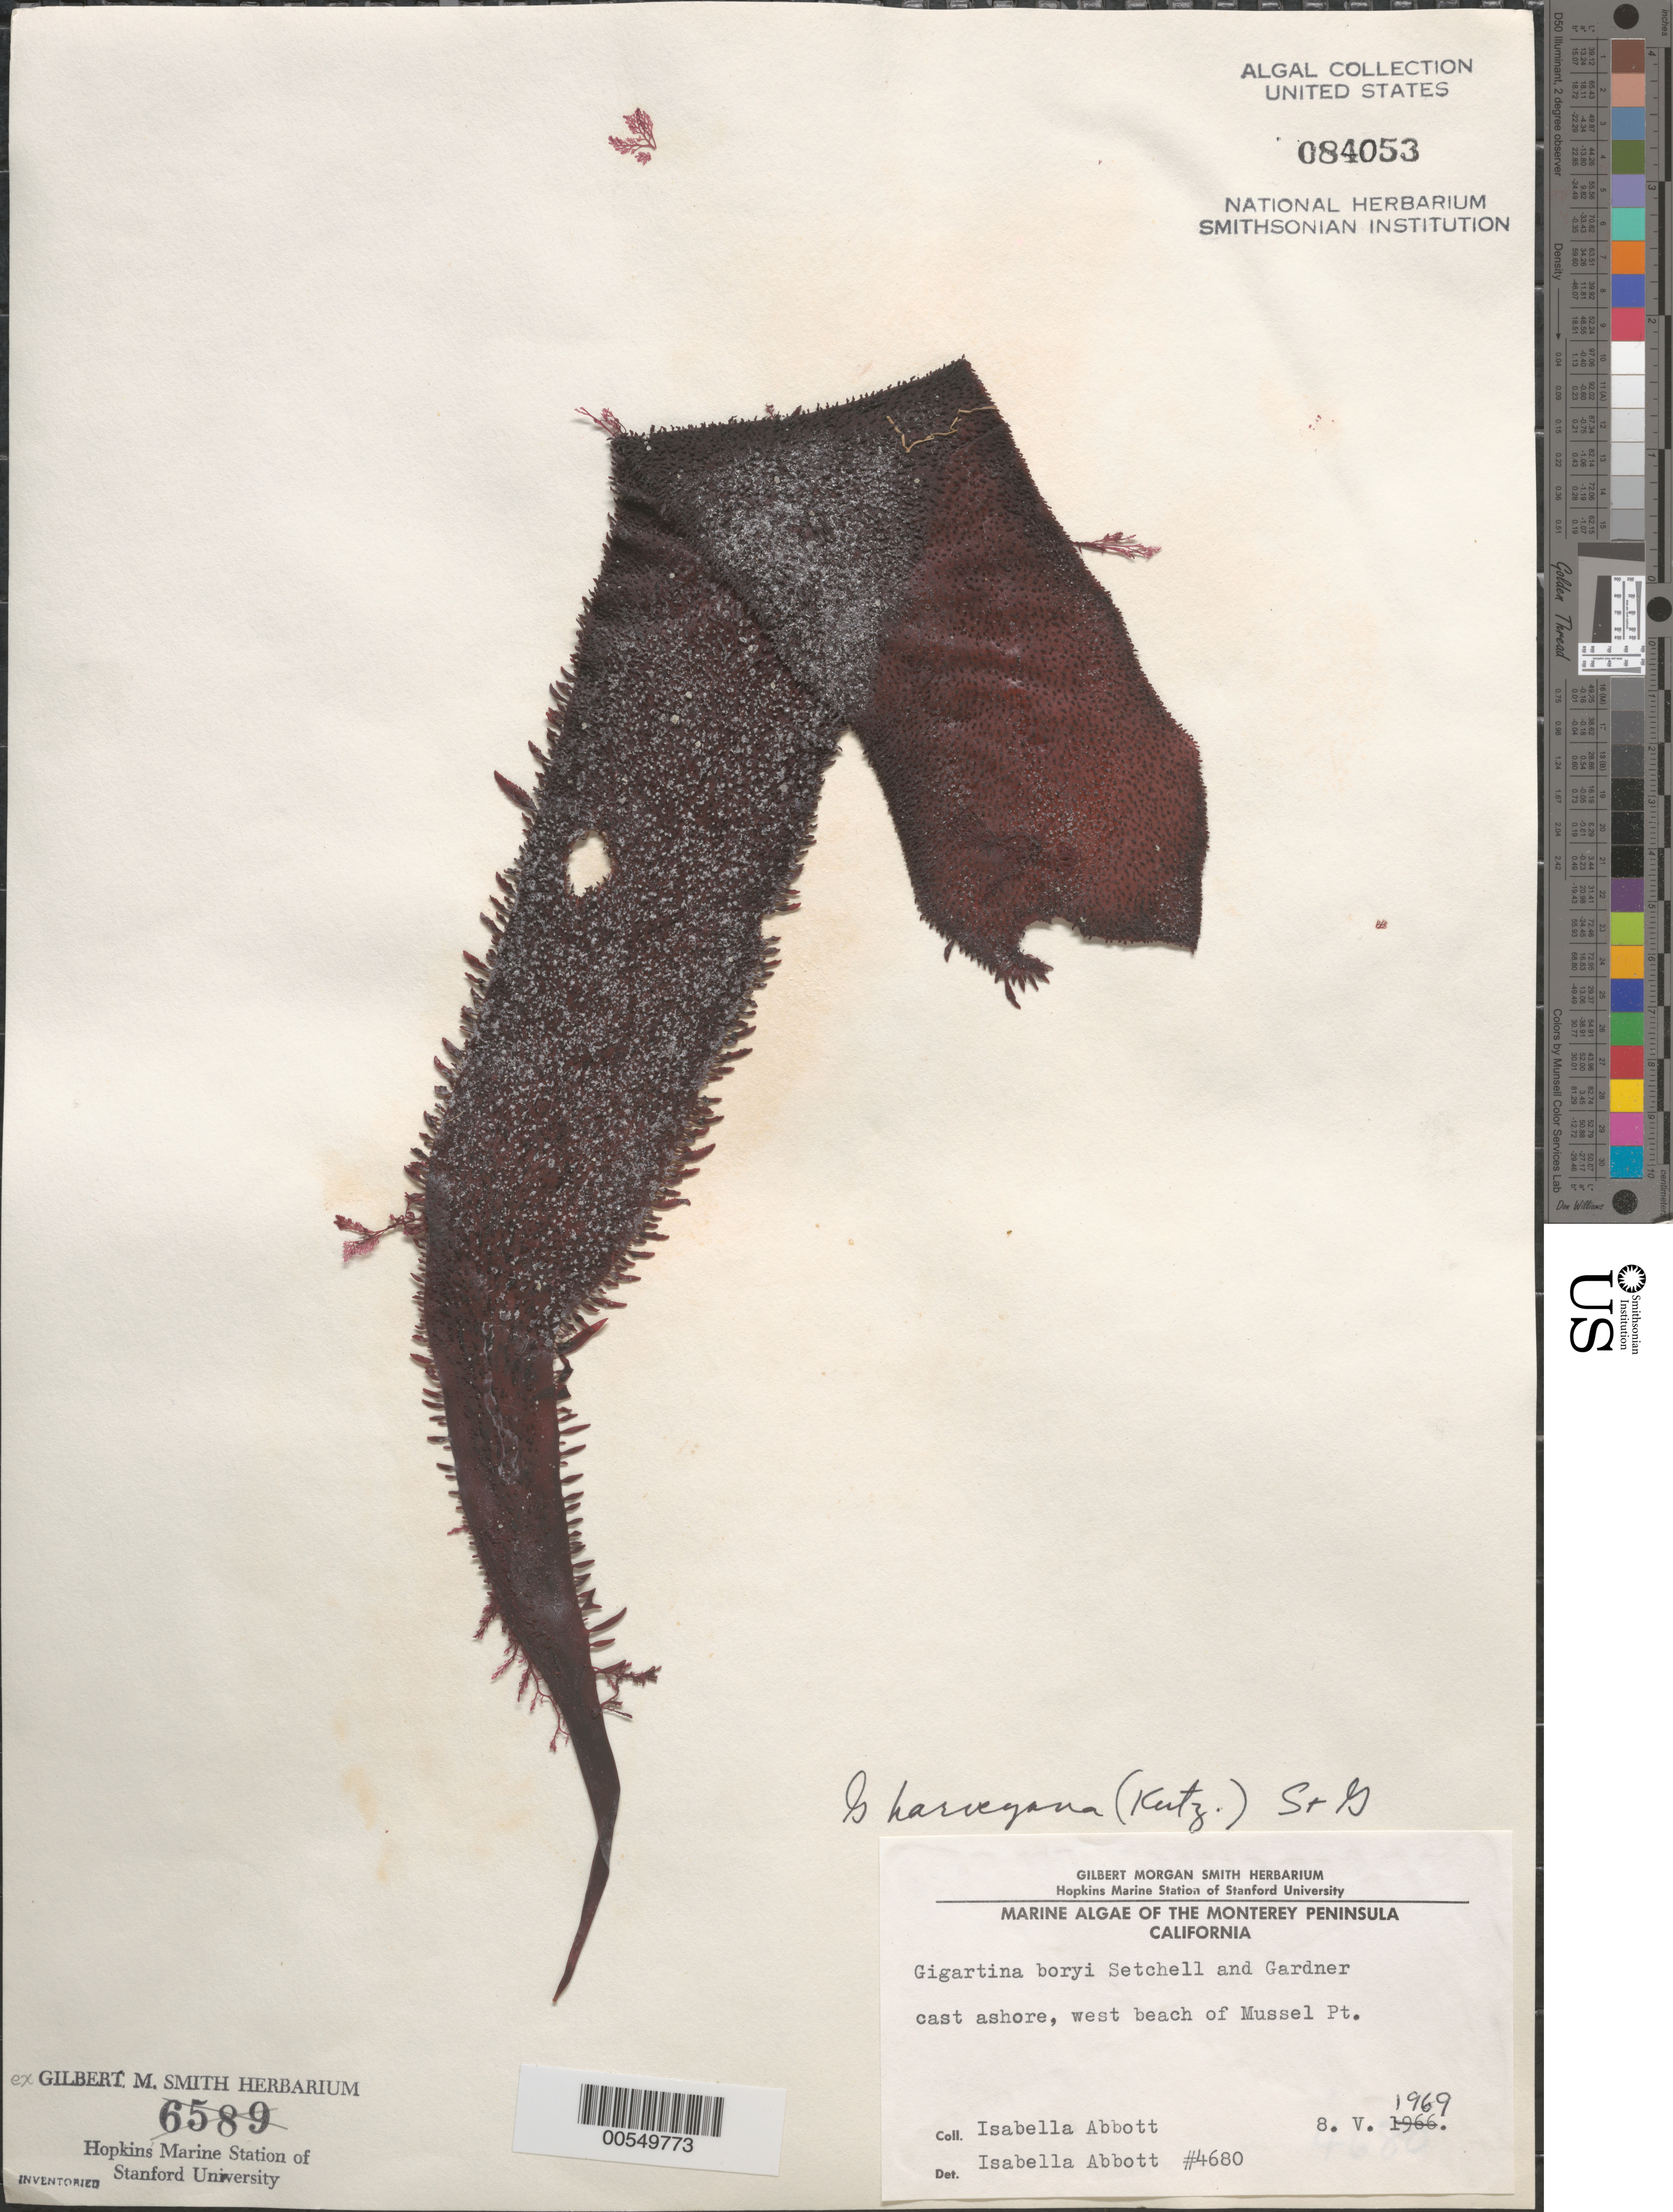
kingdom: Plantae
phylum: Rhodophyta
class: Florideophyceae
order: Gigartinales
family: Gigartinaceae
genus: Chondracanthus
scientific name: Chondracanthus harveyanus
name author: (Kütz.) Guiry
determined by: Algae name updating Project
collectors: I. A. Abbott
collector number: IAA 4680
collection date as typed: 08 May 1969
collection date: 1969-05-08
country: United States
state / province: California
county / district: Monterey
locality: West Beach of Mussel Point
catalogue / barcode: US 84053